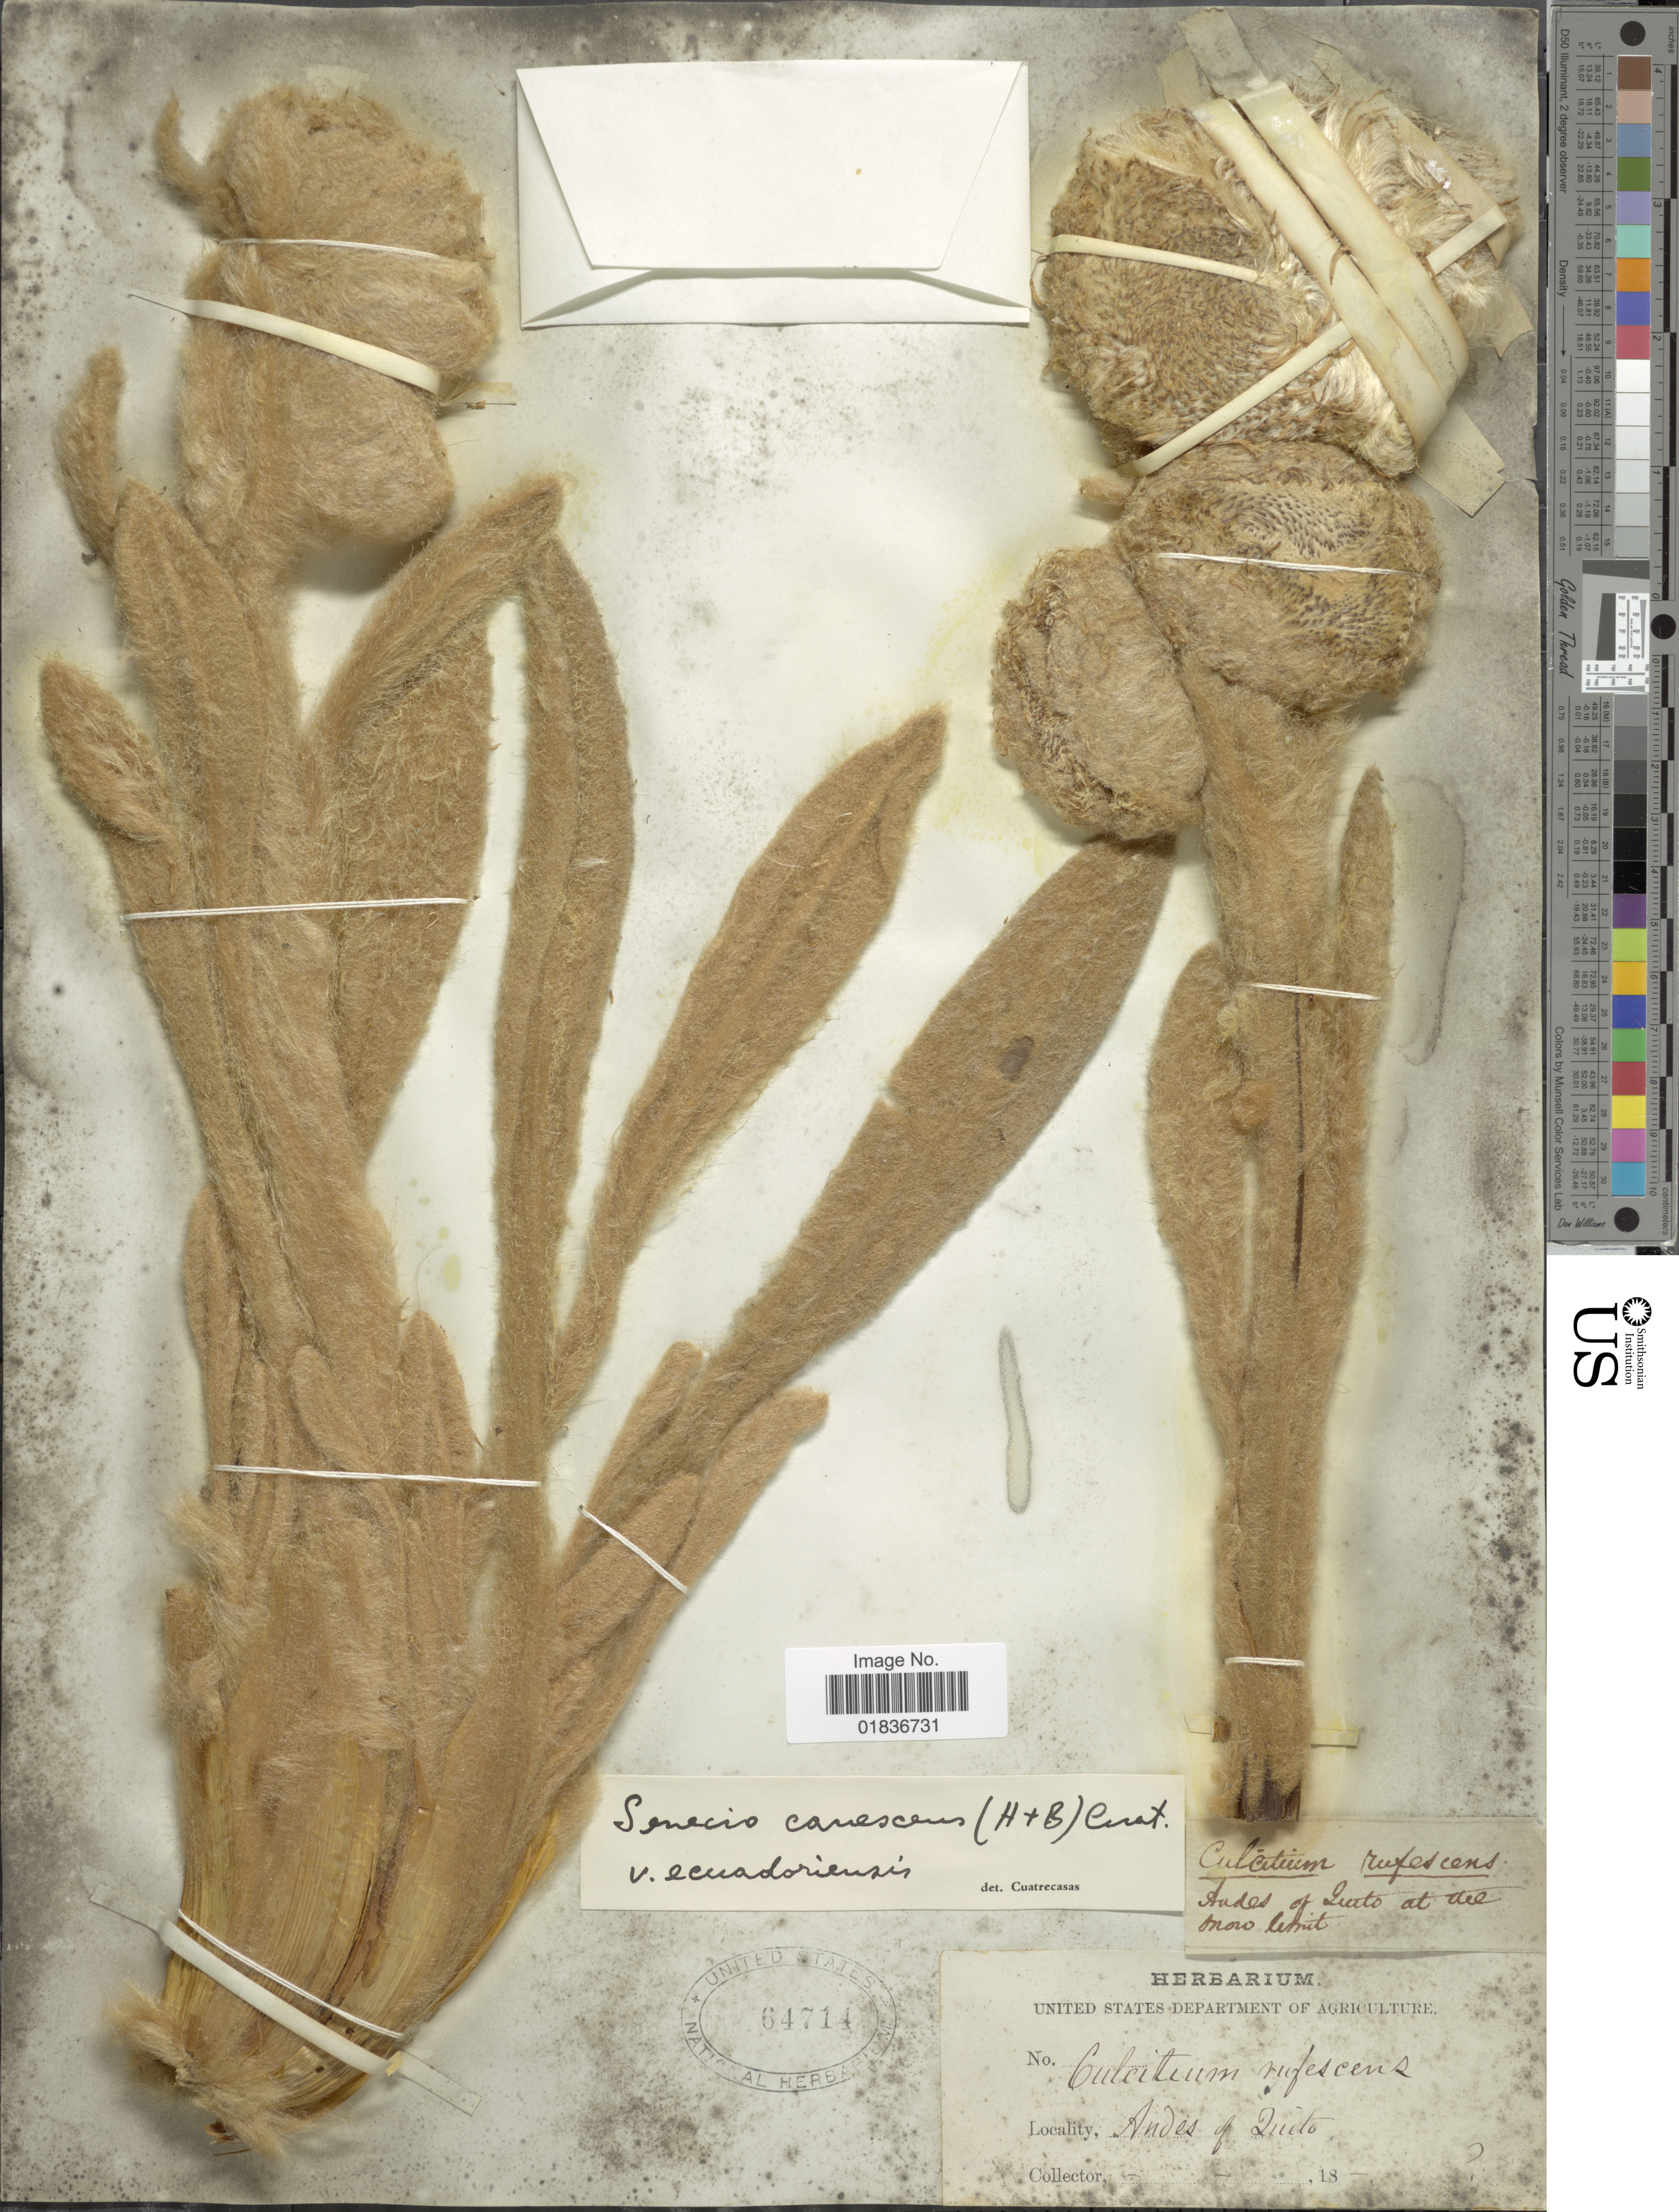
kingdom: Plantae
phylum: Tracheophyta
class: Magnoliopsida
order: Asterales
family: Asteraceae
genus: Senecio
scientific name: Senecio canescens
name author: (Bonpl.) Cuatrec.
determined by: Salomon, Luciana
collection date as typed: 18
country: Ecuador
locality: Andes of Quito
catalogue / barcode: US 64714